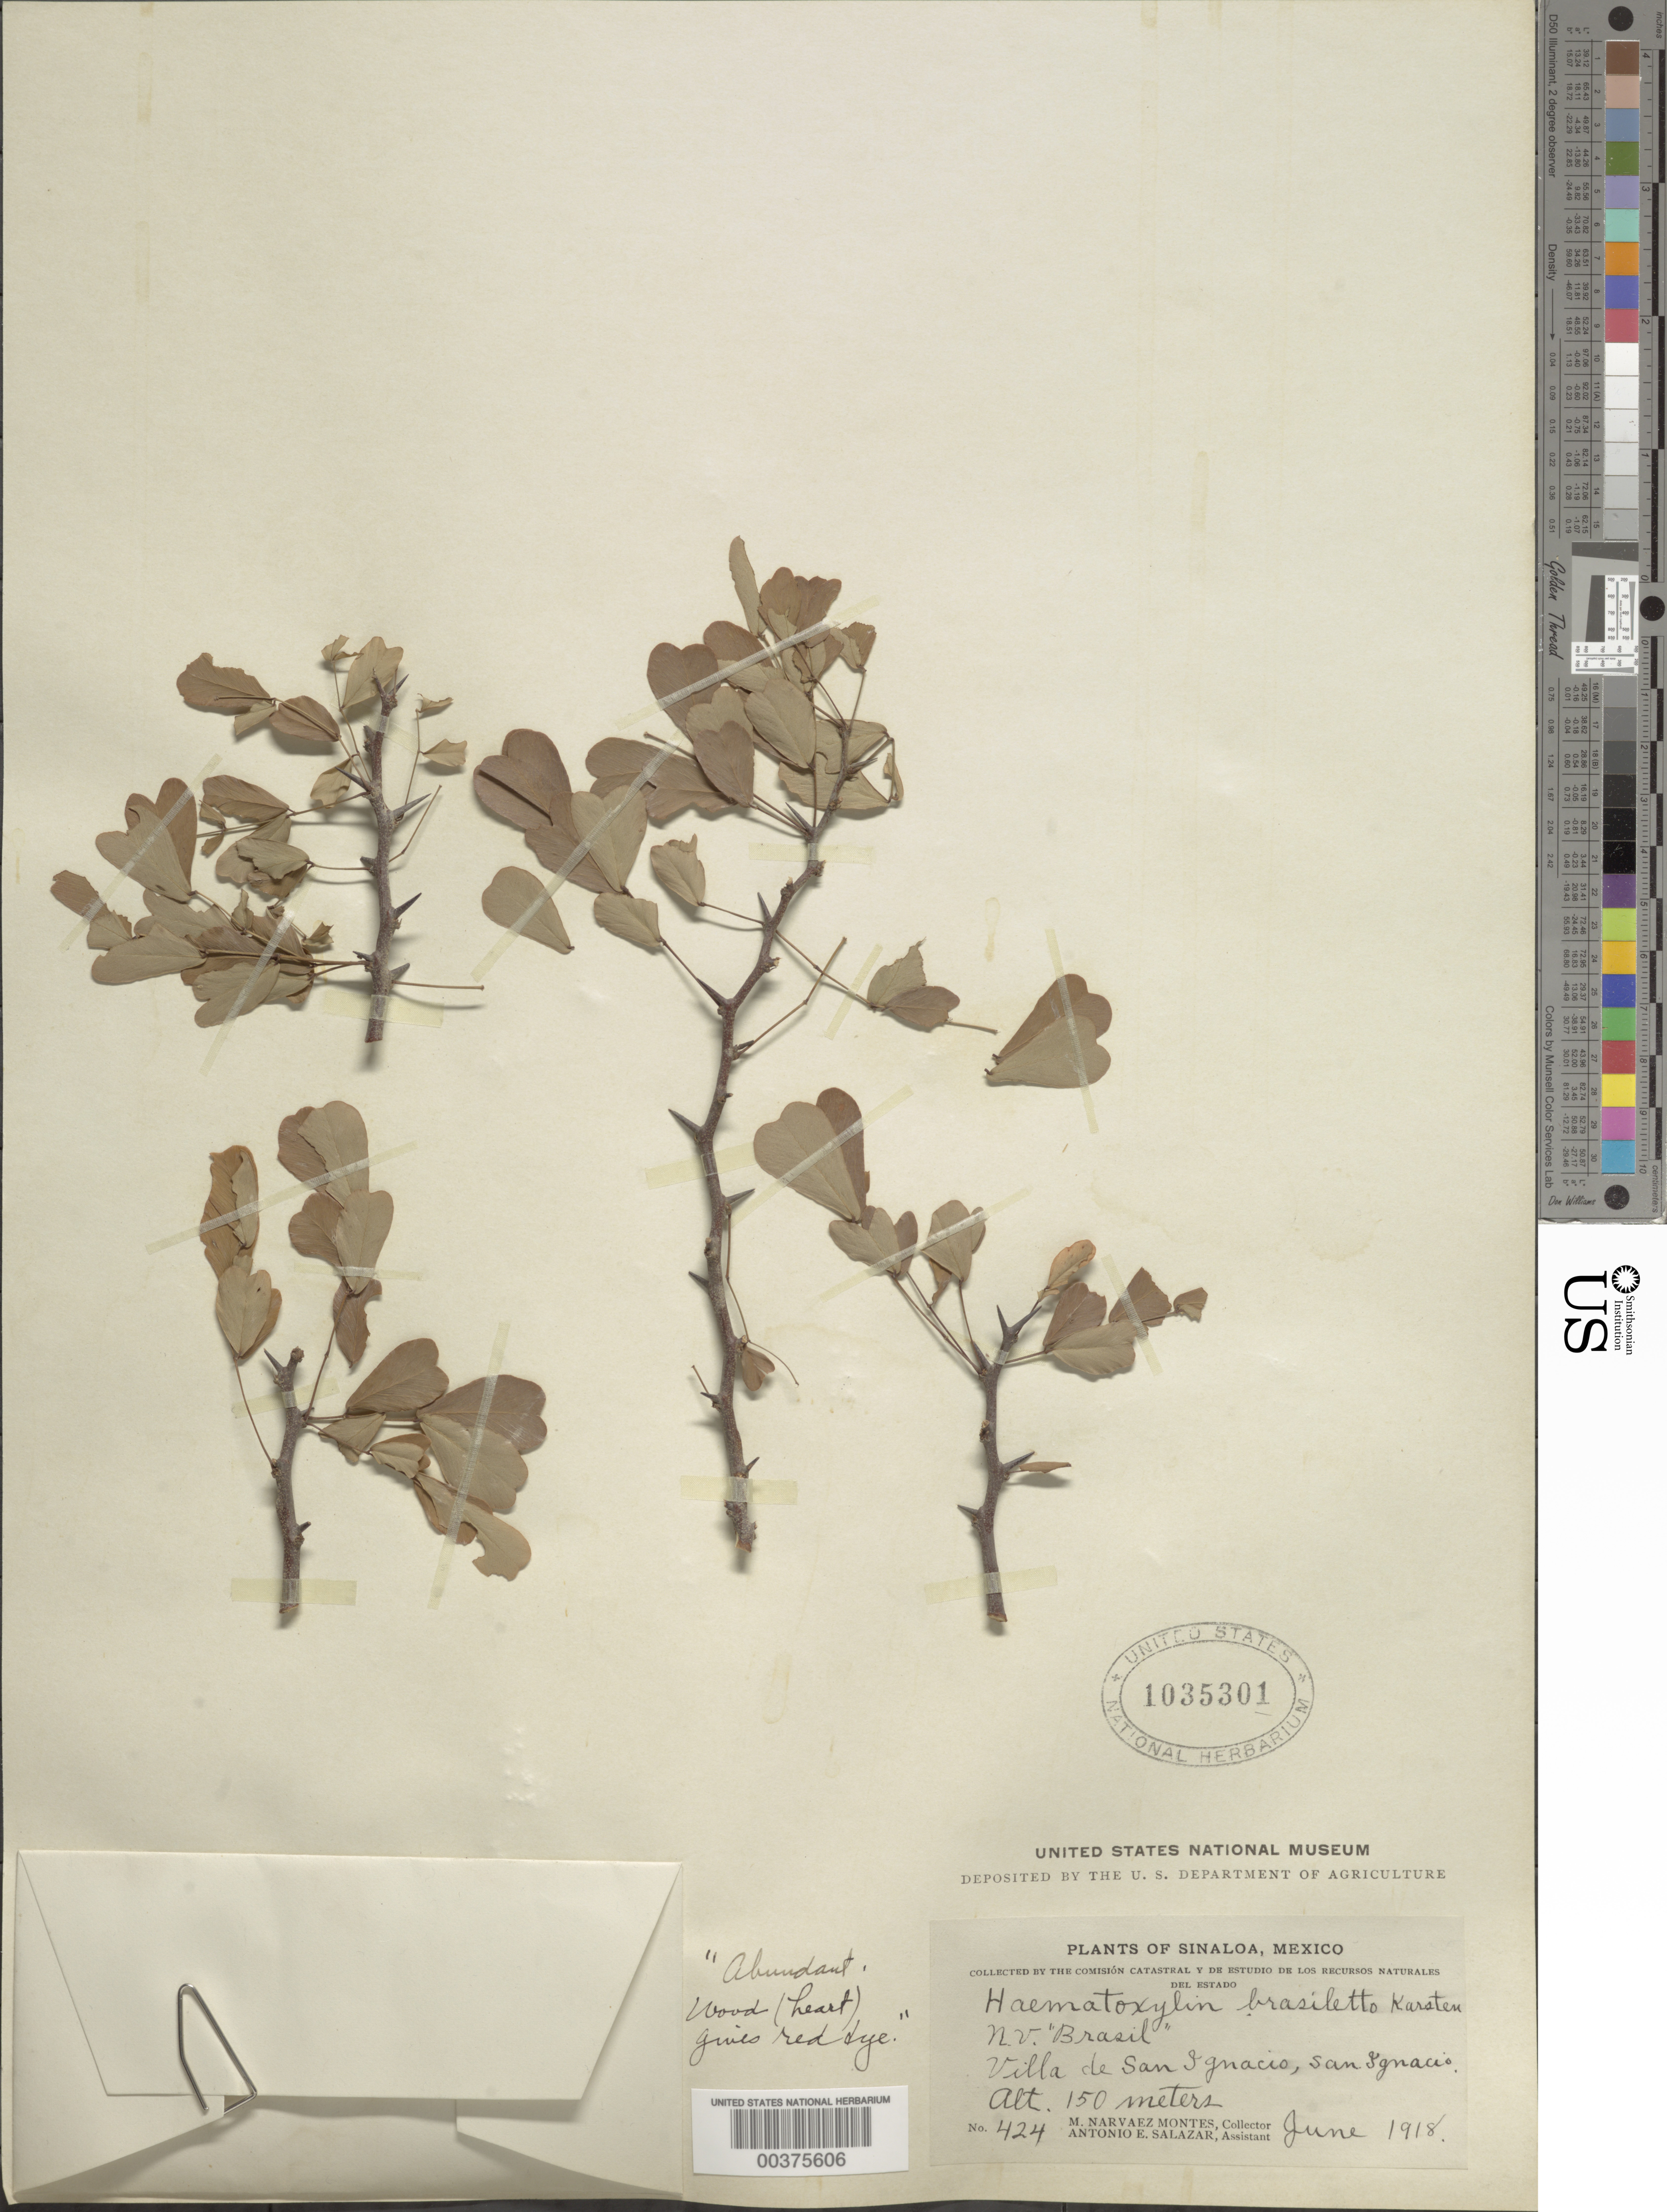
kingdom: Plantae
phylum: Tracheophyta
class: Magnoliopsida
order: Fabales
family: Fabaceae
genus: Haematoxylum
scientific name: Haematoxylum brasiletto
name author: H. Karst.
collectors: M. Montes & A. E. Salazar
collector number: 424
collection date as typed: Jun 1918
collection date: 1918-06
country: Mexico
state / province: Sinaloa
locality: Villa de San Ignacio, san ignacio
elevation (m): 150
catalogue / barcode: US 1035301